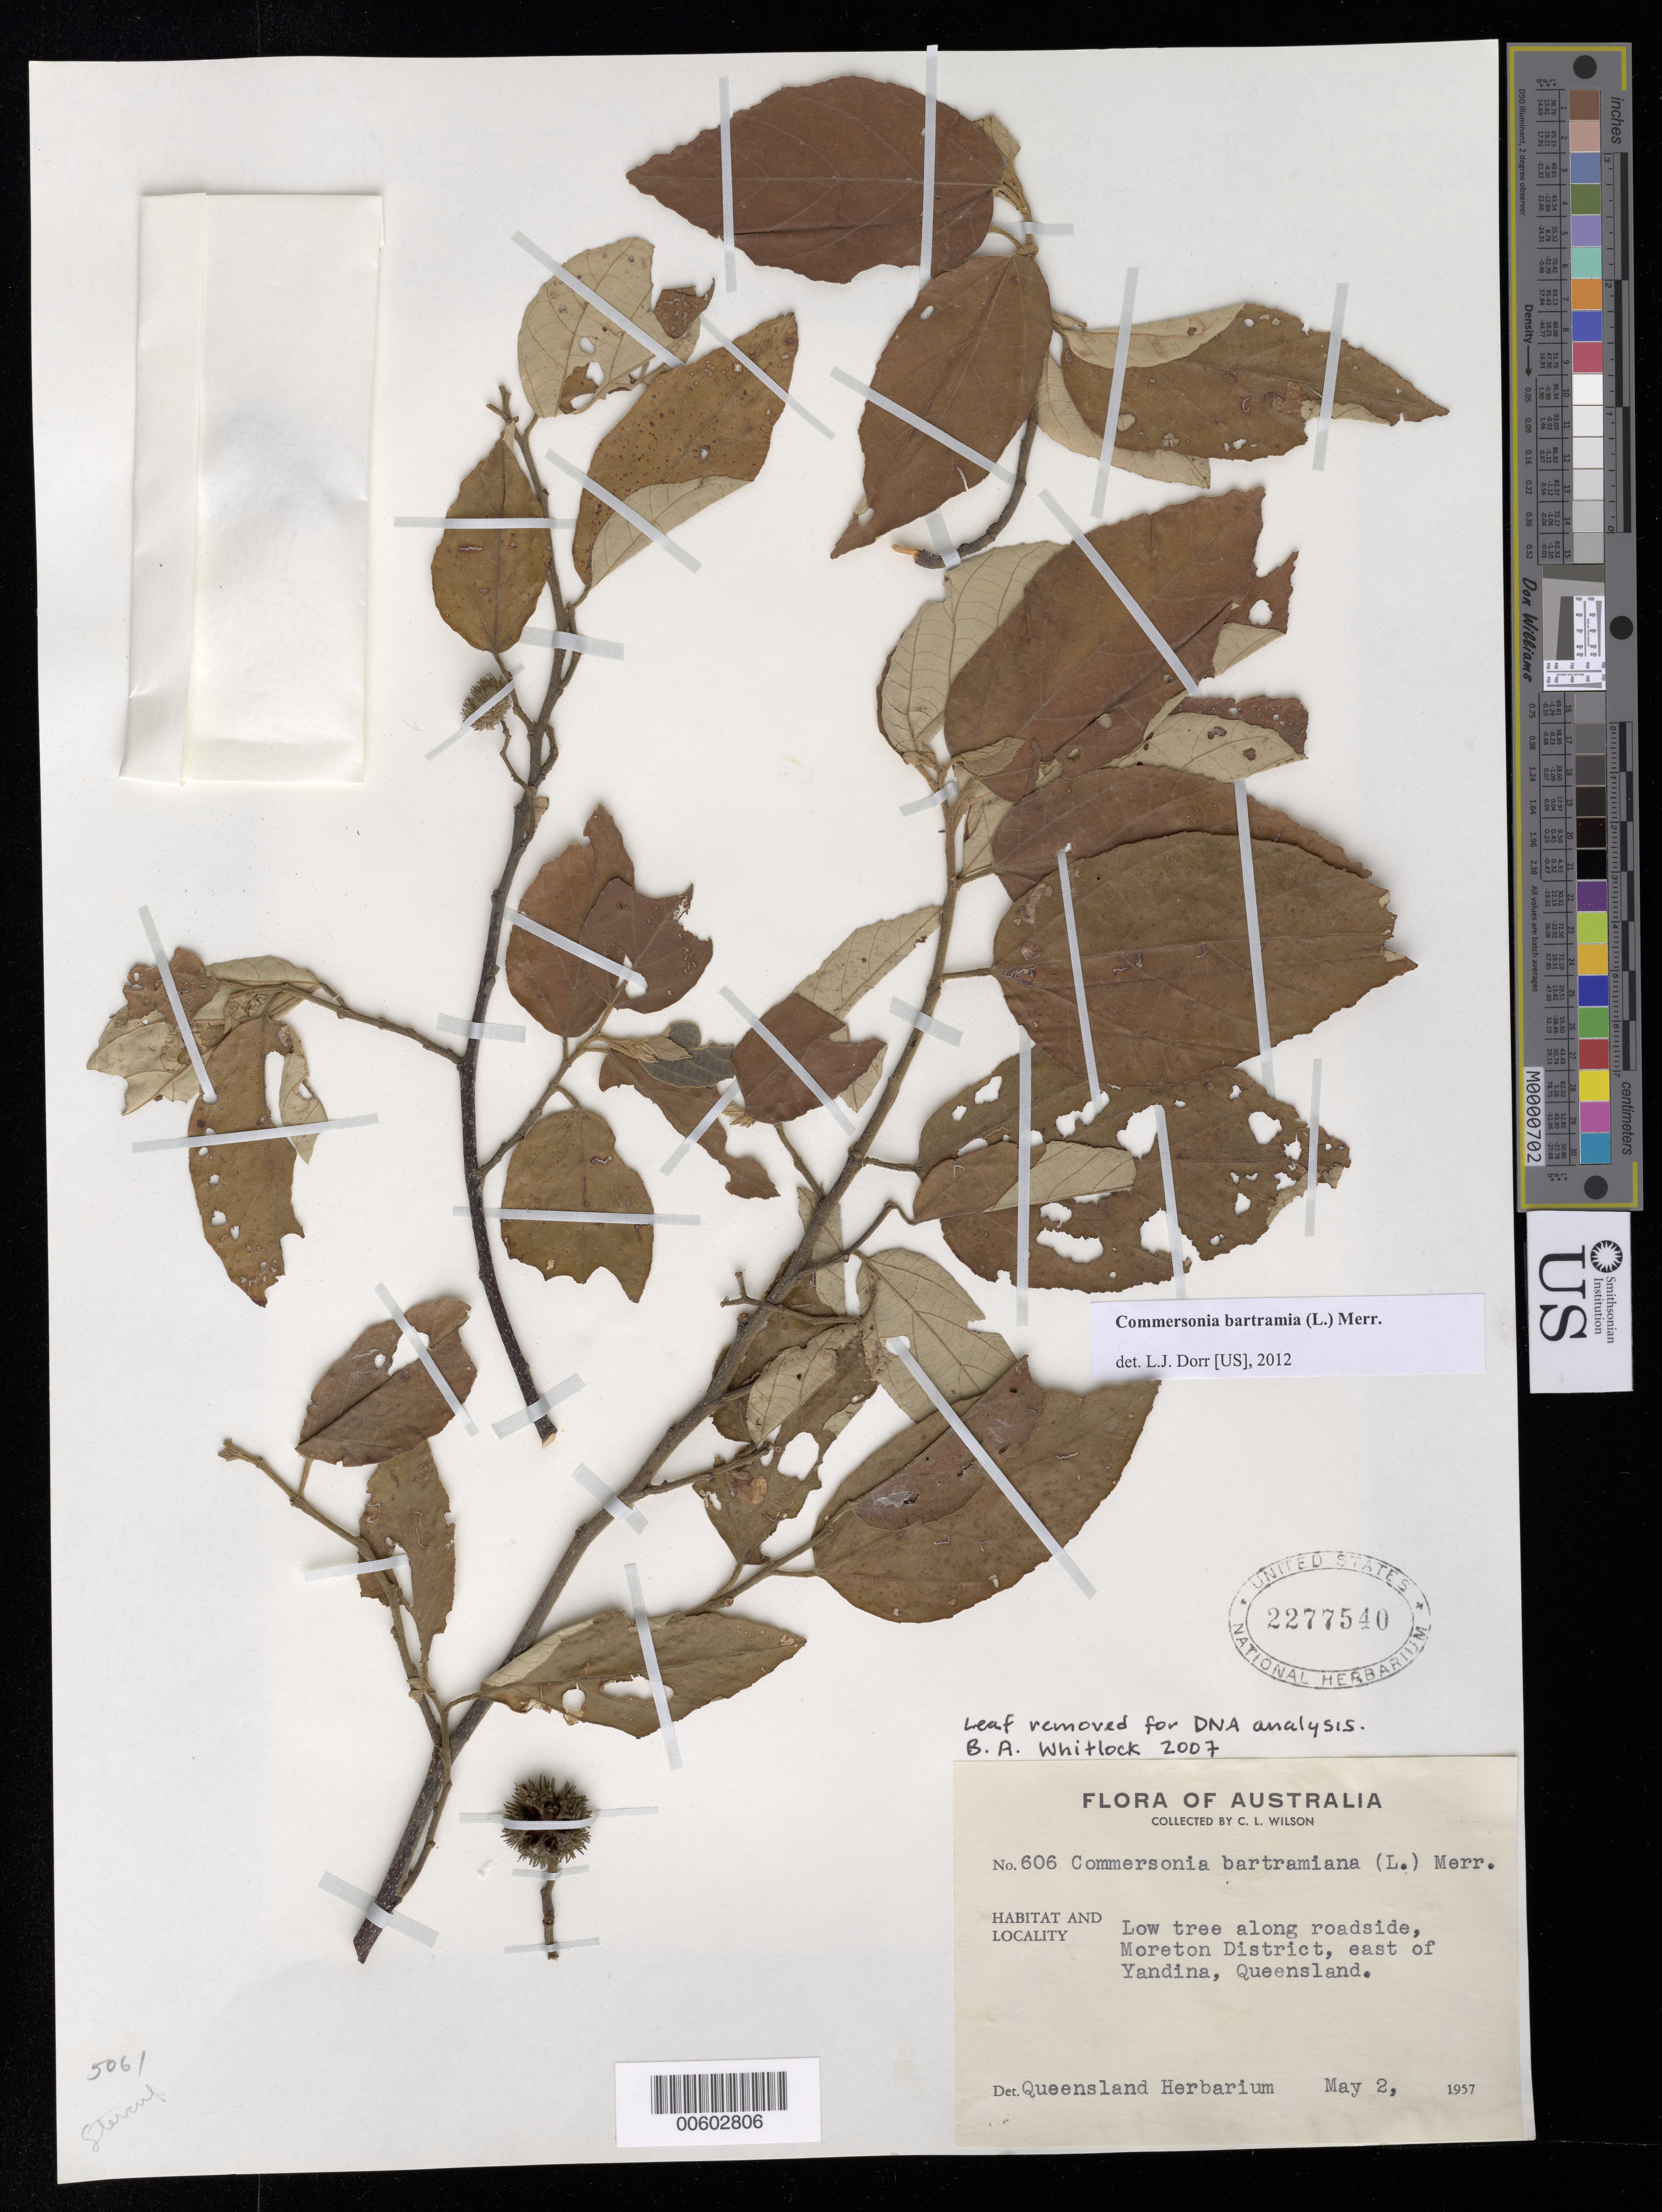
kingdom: Plantae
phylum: Tracheophyta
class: Magnoliopsida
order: Malvales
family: Malvaceae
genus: Commersonia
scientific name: Commersonia bartramia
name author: (L.) Merr.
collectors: C. L. Wilson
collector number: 606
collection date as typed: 02 May 1957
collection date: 1957-05-02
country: Australia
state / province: Queensland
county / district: Moreton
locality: E of Yandina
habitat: Along roadside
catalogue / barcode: US 2277540